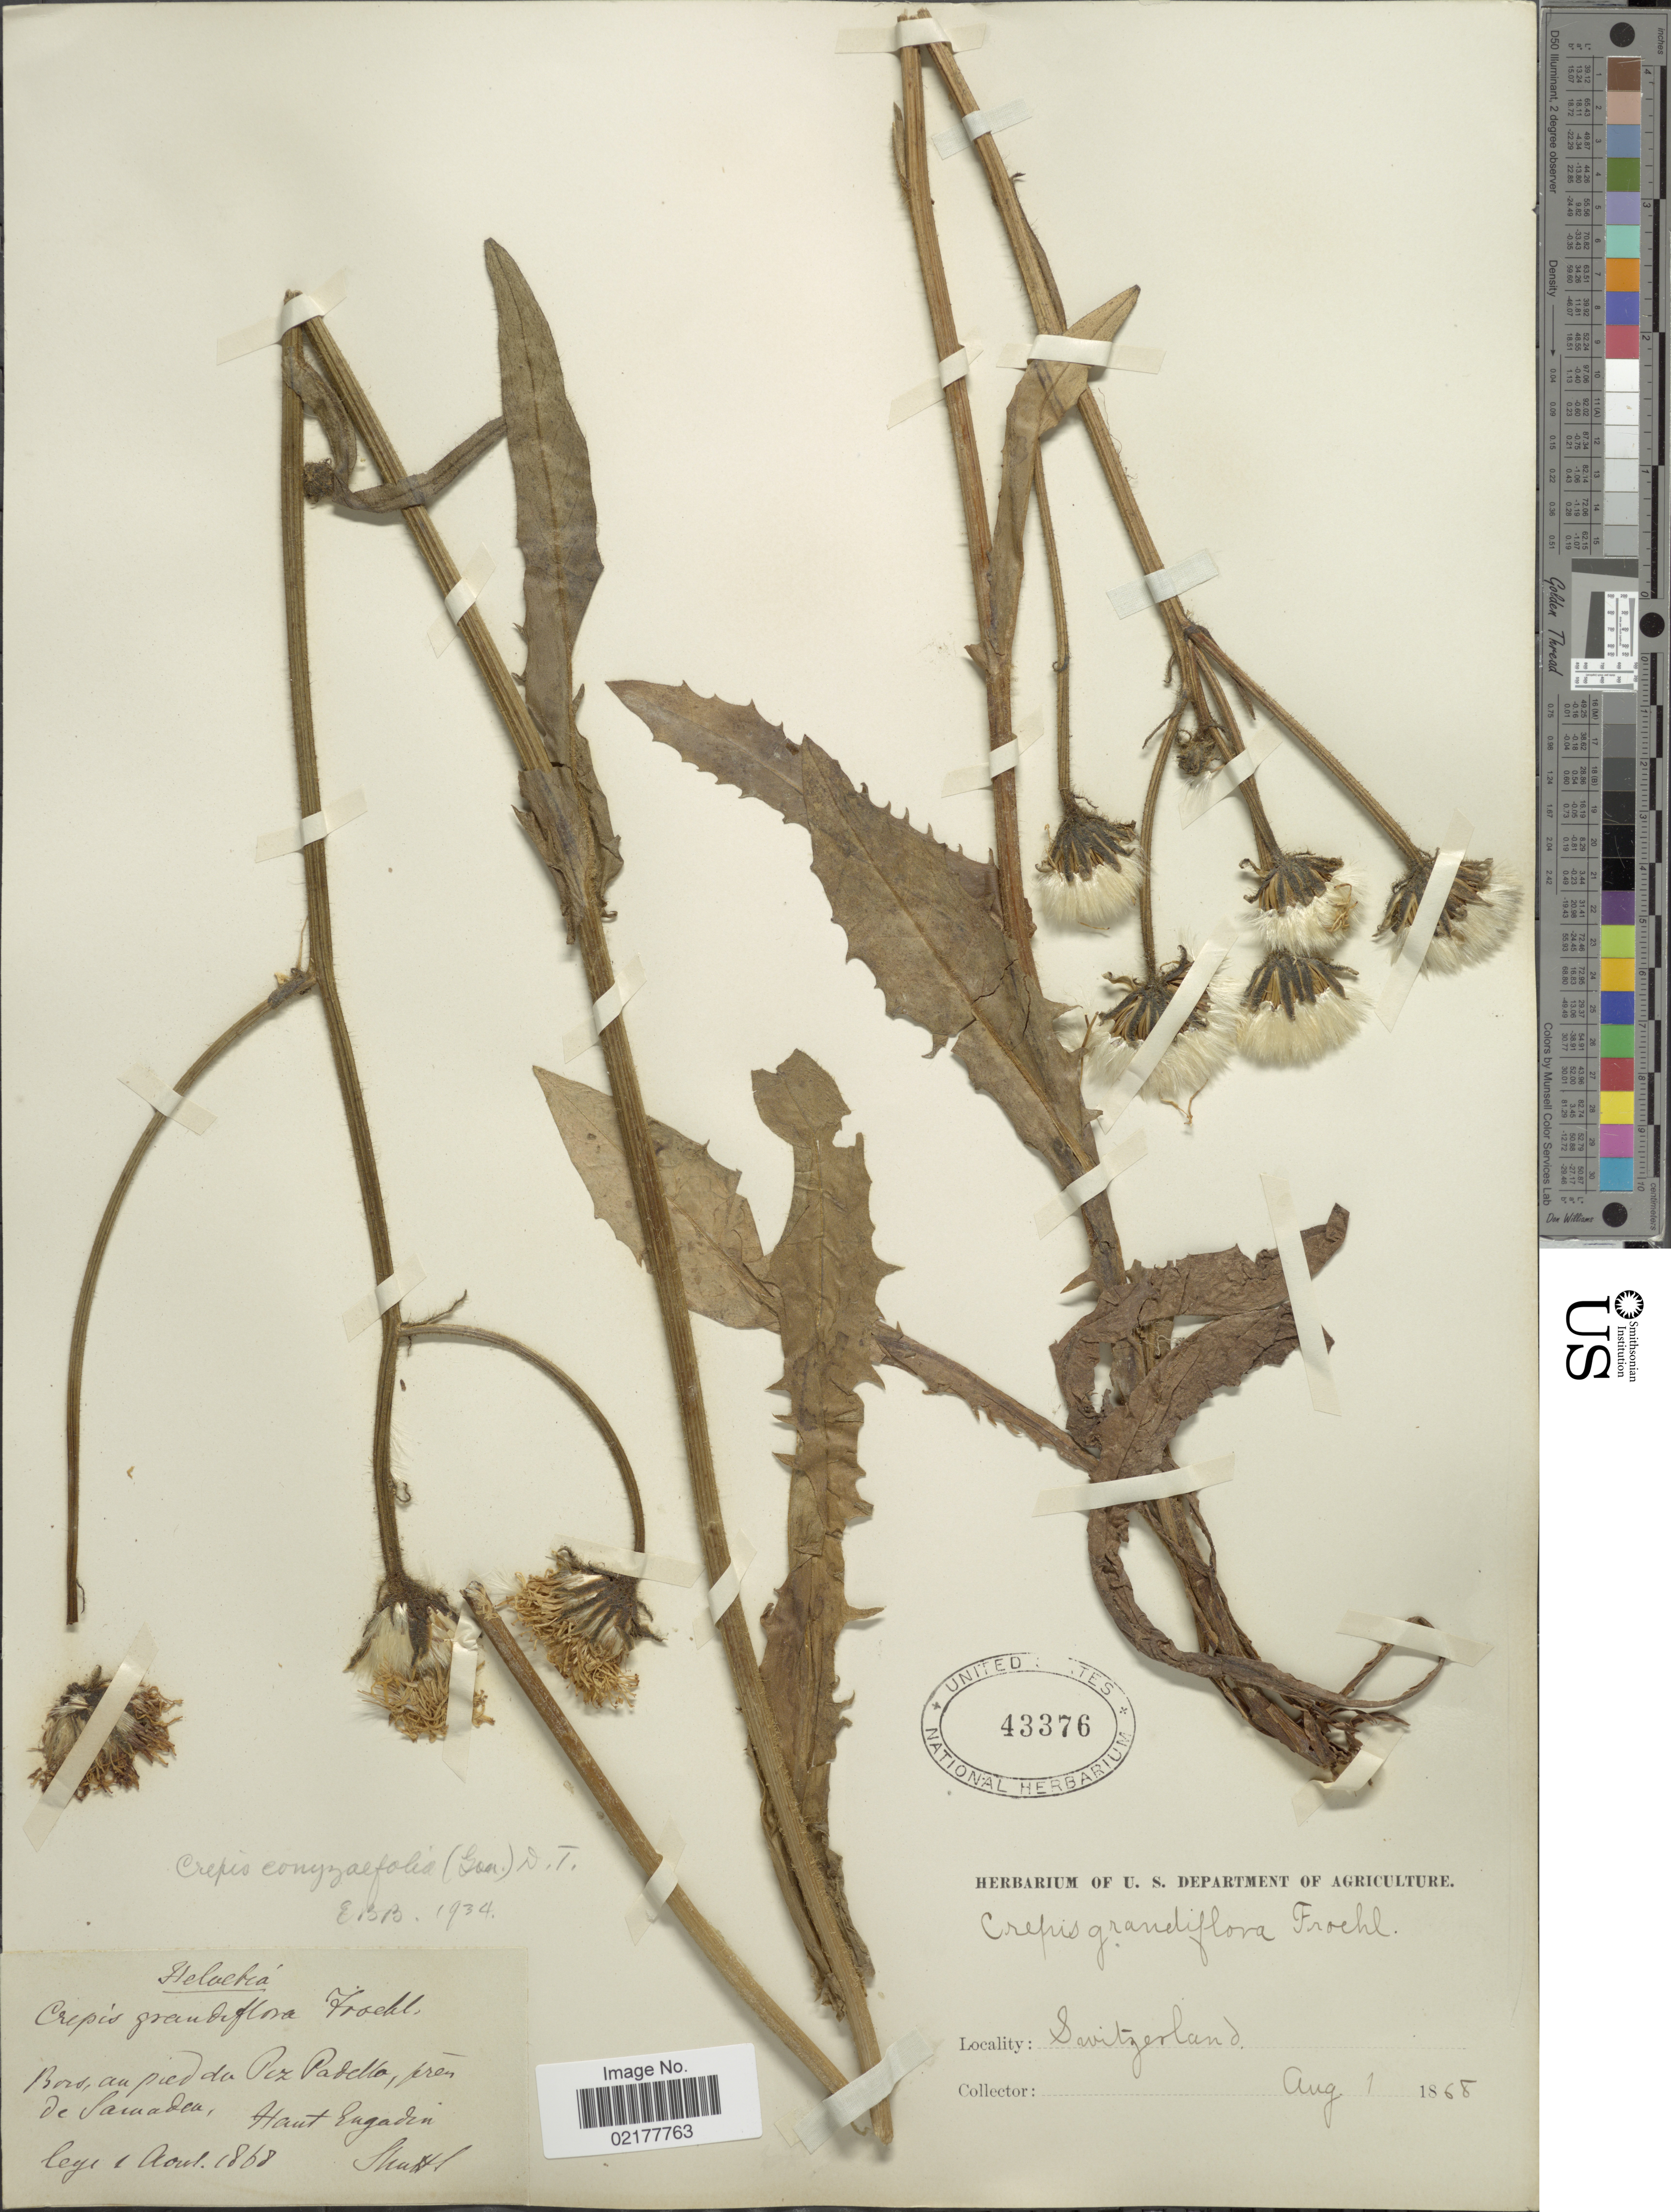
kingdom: Plantae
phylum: Tracheophyta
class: Magnoliopsida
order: Asterales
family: Asteraceae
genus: Crepis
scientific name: Crepis conyzifolia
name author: (Gouan) A. Kern.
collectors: Schott, --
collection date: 1868-08-01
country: Switzerland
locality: Piz Padella, près de Samaden, Haut Eugadia, Helvetia.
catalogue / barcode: US 43376